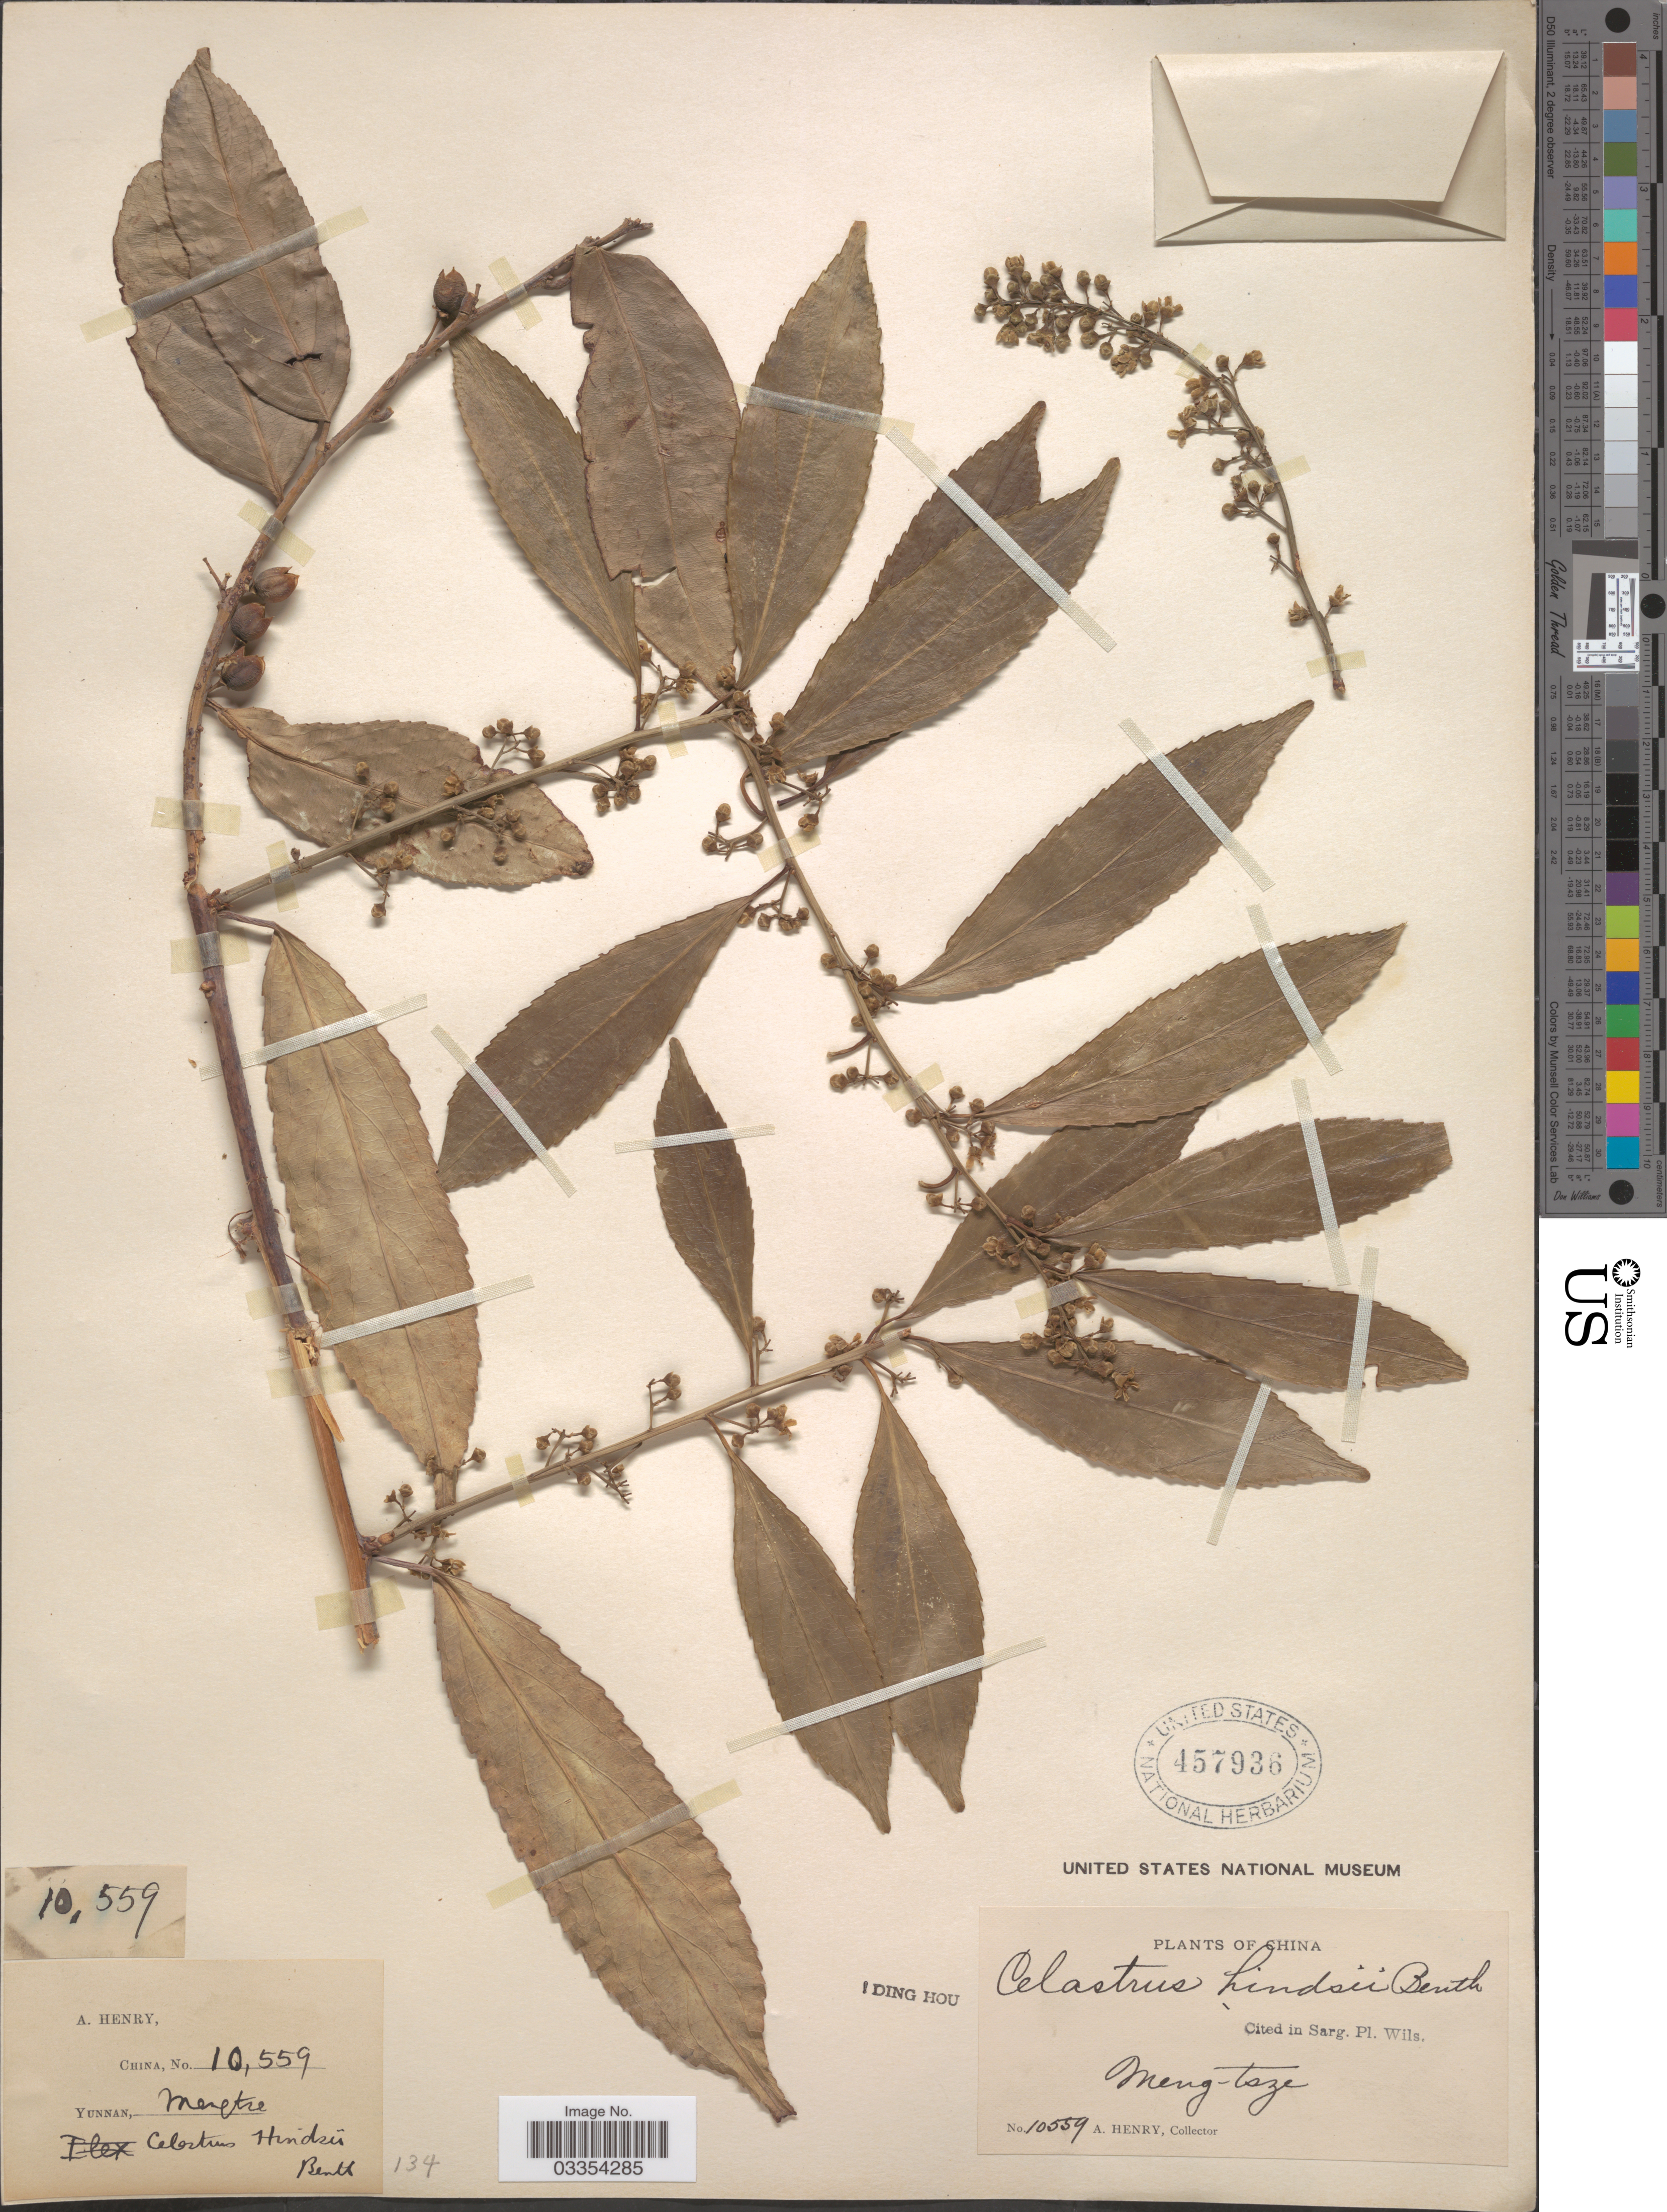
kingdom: Plantae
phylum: Tracheophyta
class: Magnoliopsida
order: Celastrales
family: Celastraceae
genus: Celastrus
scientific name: Celastrus hindsii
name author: Benth.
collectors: A. Henry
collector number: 10559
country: China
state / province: Yunnan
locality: Meng-tsze.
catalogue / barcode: US 457936